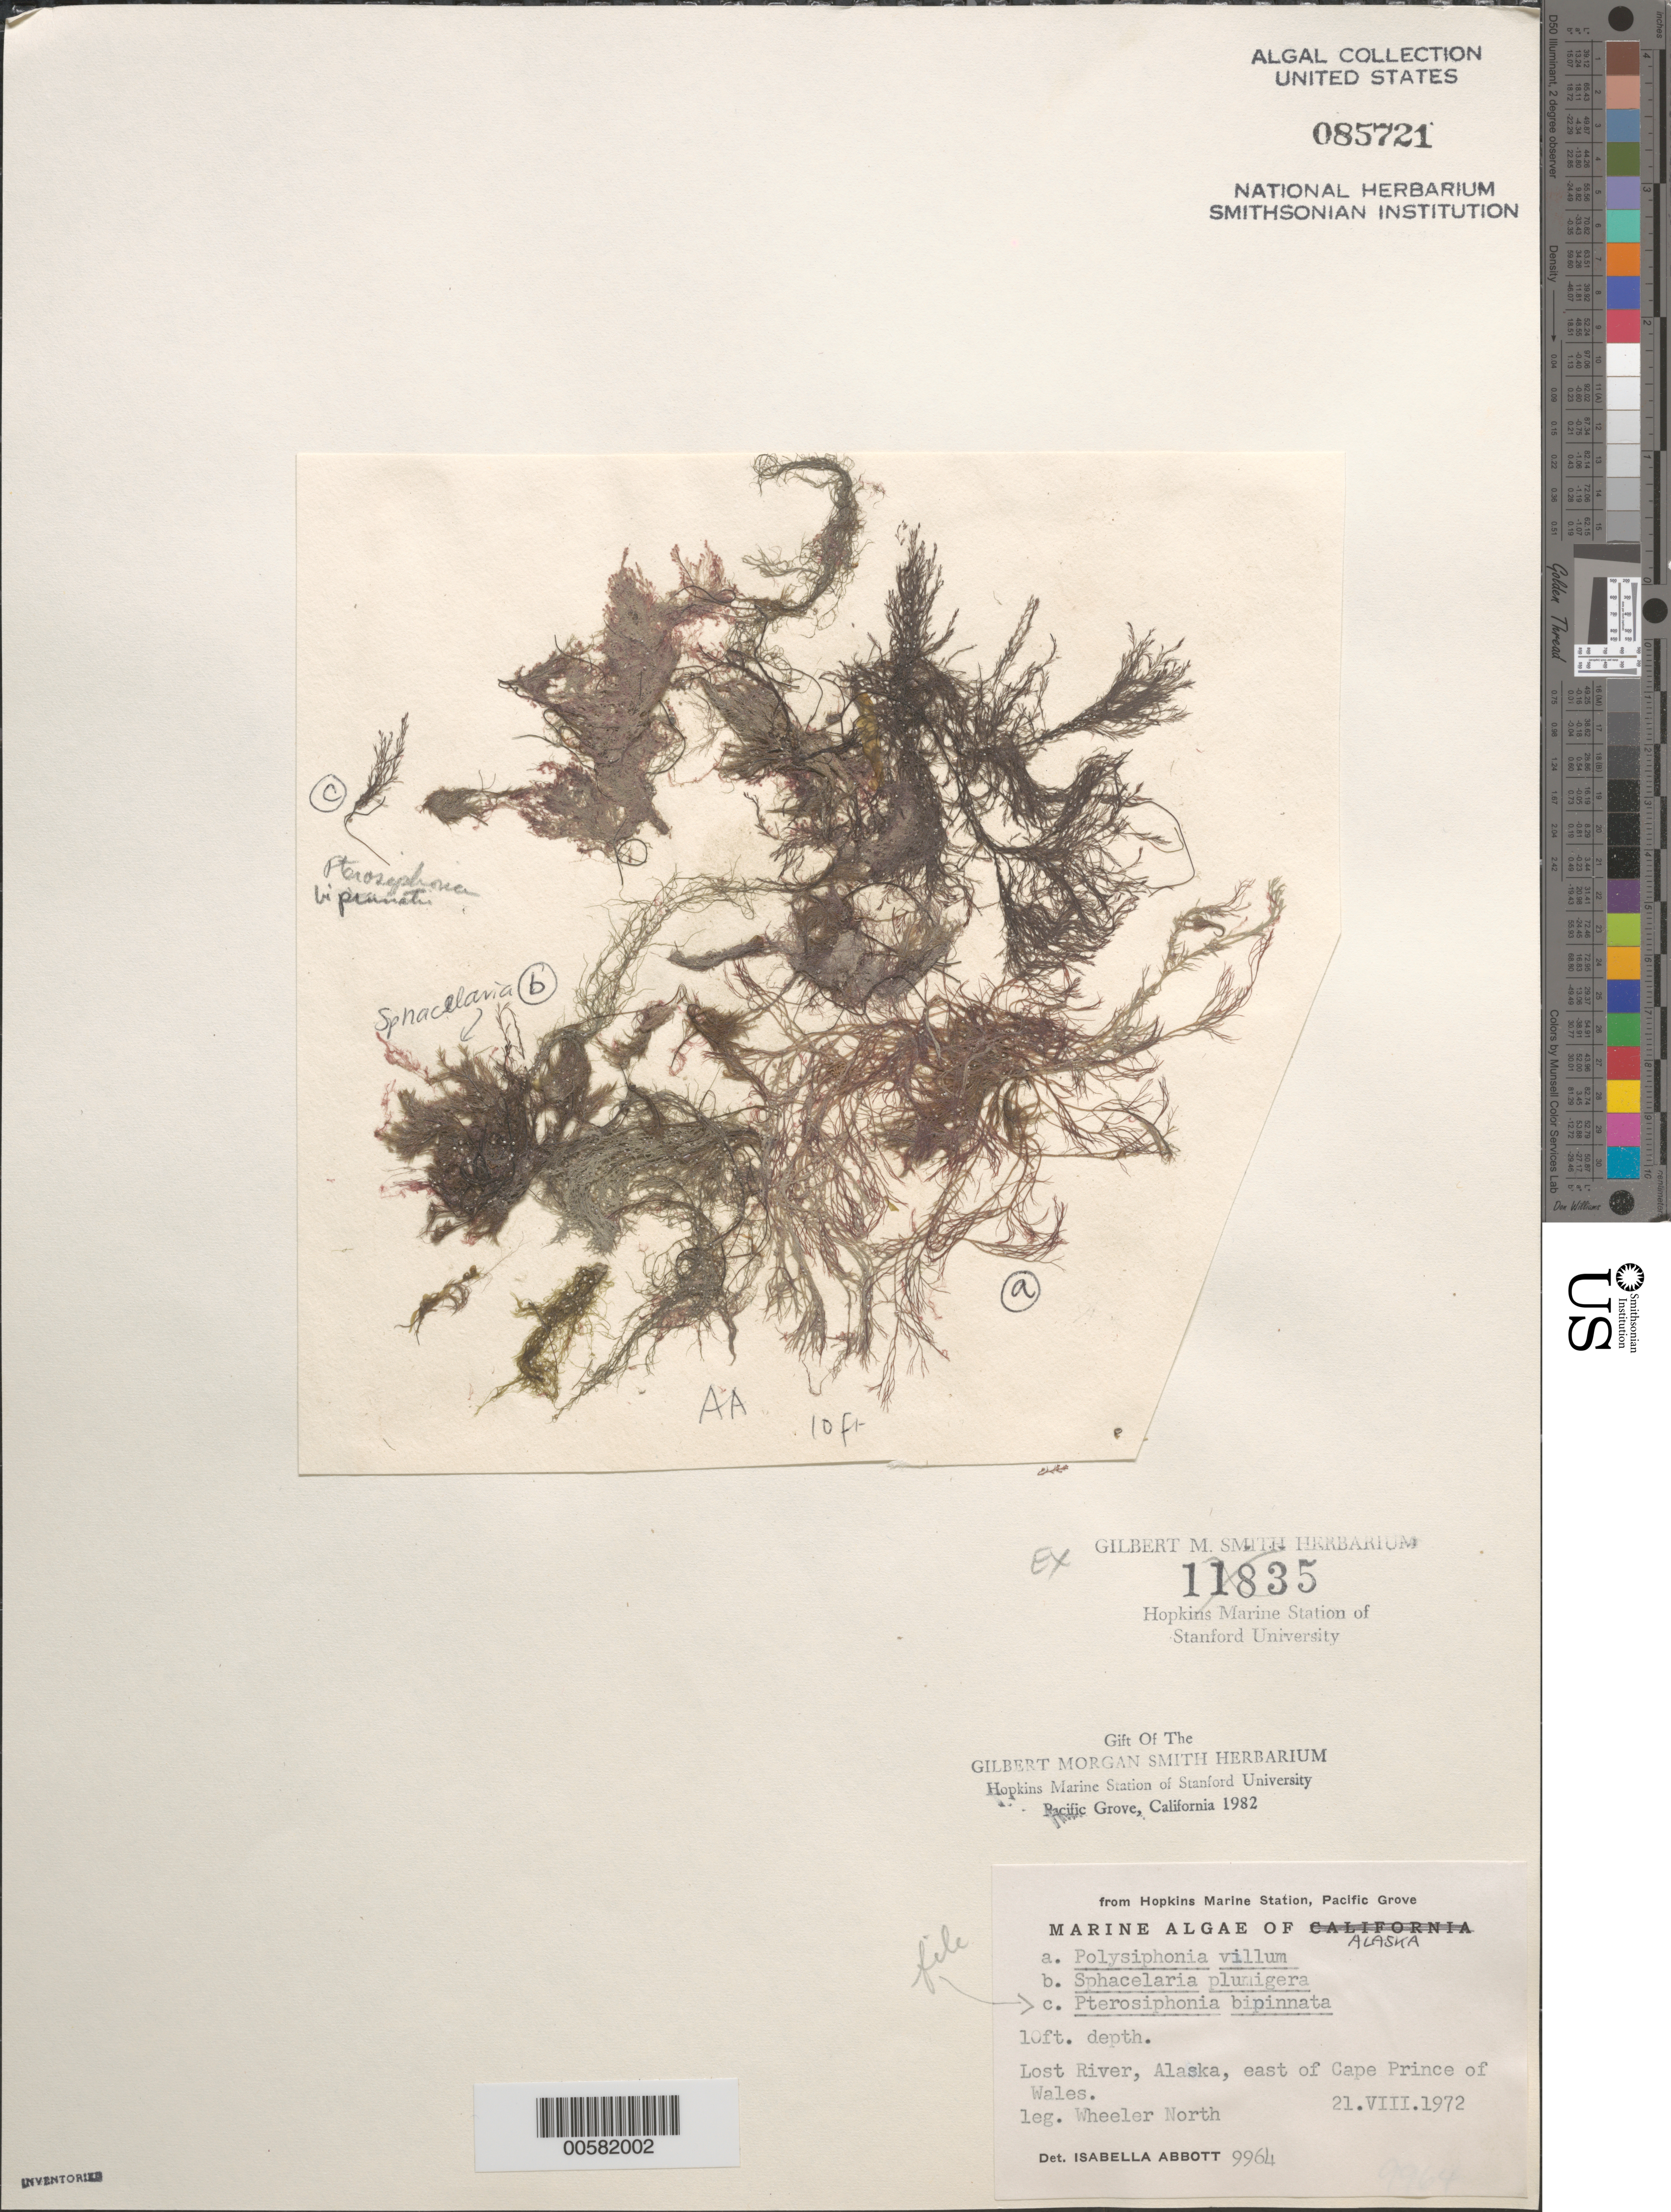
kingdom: Plantae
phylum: Rhodophyta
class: Florideophyceae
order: Ceramiales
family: Rhodomelaceae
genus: Savoiea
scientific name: Savoiea bipinnata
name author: (Postels & Rupr.) M.J. Wynne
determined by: Algae name updating Project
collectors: W. North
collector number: IAA 9964c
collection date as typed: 21 Aug 1972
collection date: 1972-08-21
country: United States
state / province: Alaska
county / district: Nome Division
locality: Lost River, east of Cape Prince of Wales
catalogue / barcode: US 85721